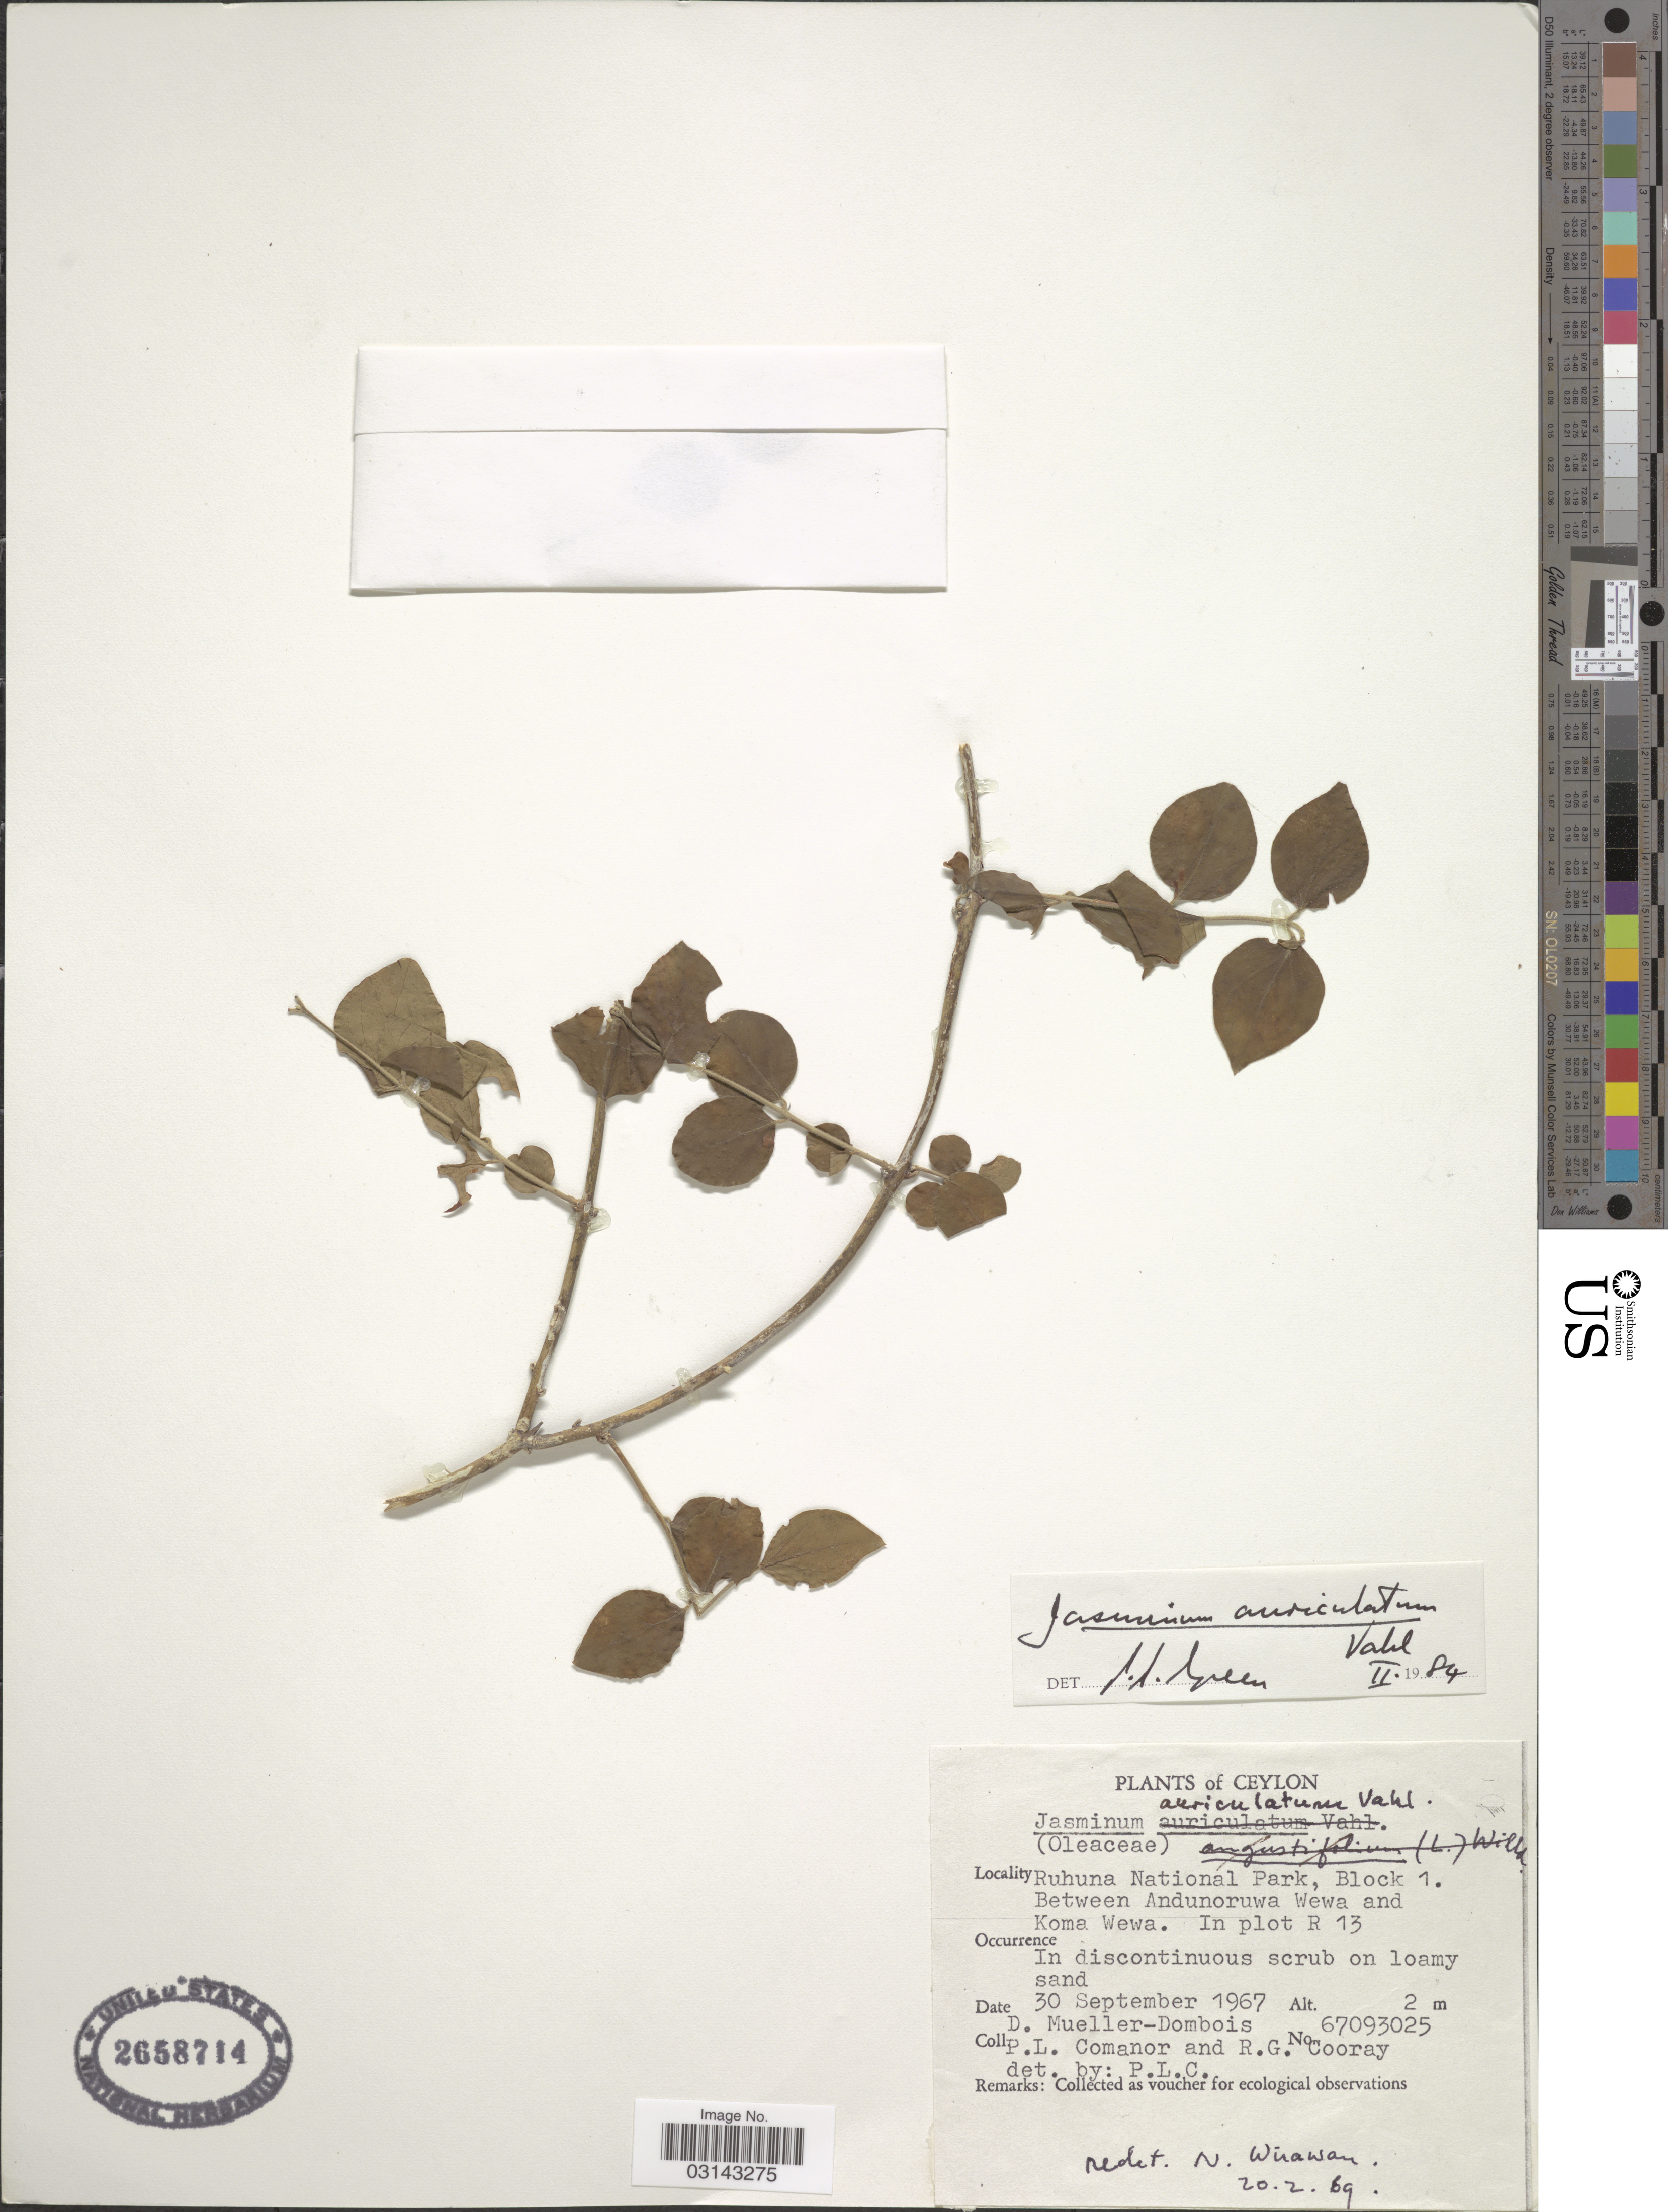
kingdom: Plantae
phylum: Tracheophyta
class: Magnoliopsida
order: Lamiales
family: Oleaceae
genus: Jasminum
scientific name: Jasminum auriculatum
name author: Vahl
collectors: D. Mueller-Dombois, P. Comanor & R. Cooray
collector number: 67093025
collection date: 1967-09-30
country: Sri Lanka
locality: Ceylon. Ruhuna National Park, Block I. Between Andunoruwa Wewa and Koma Wewa. In plot R 13.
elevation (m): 2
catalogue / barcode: US 2658714